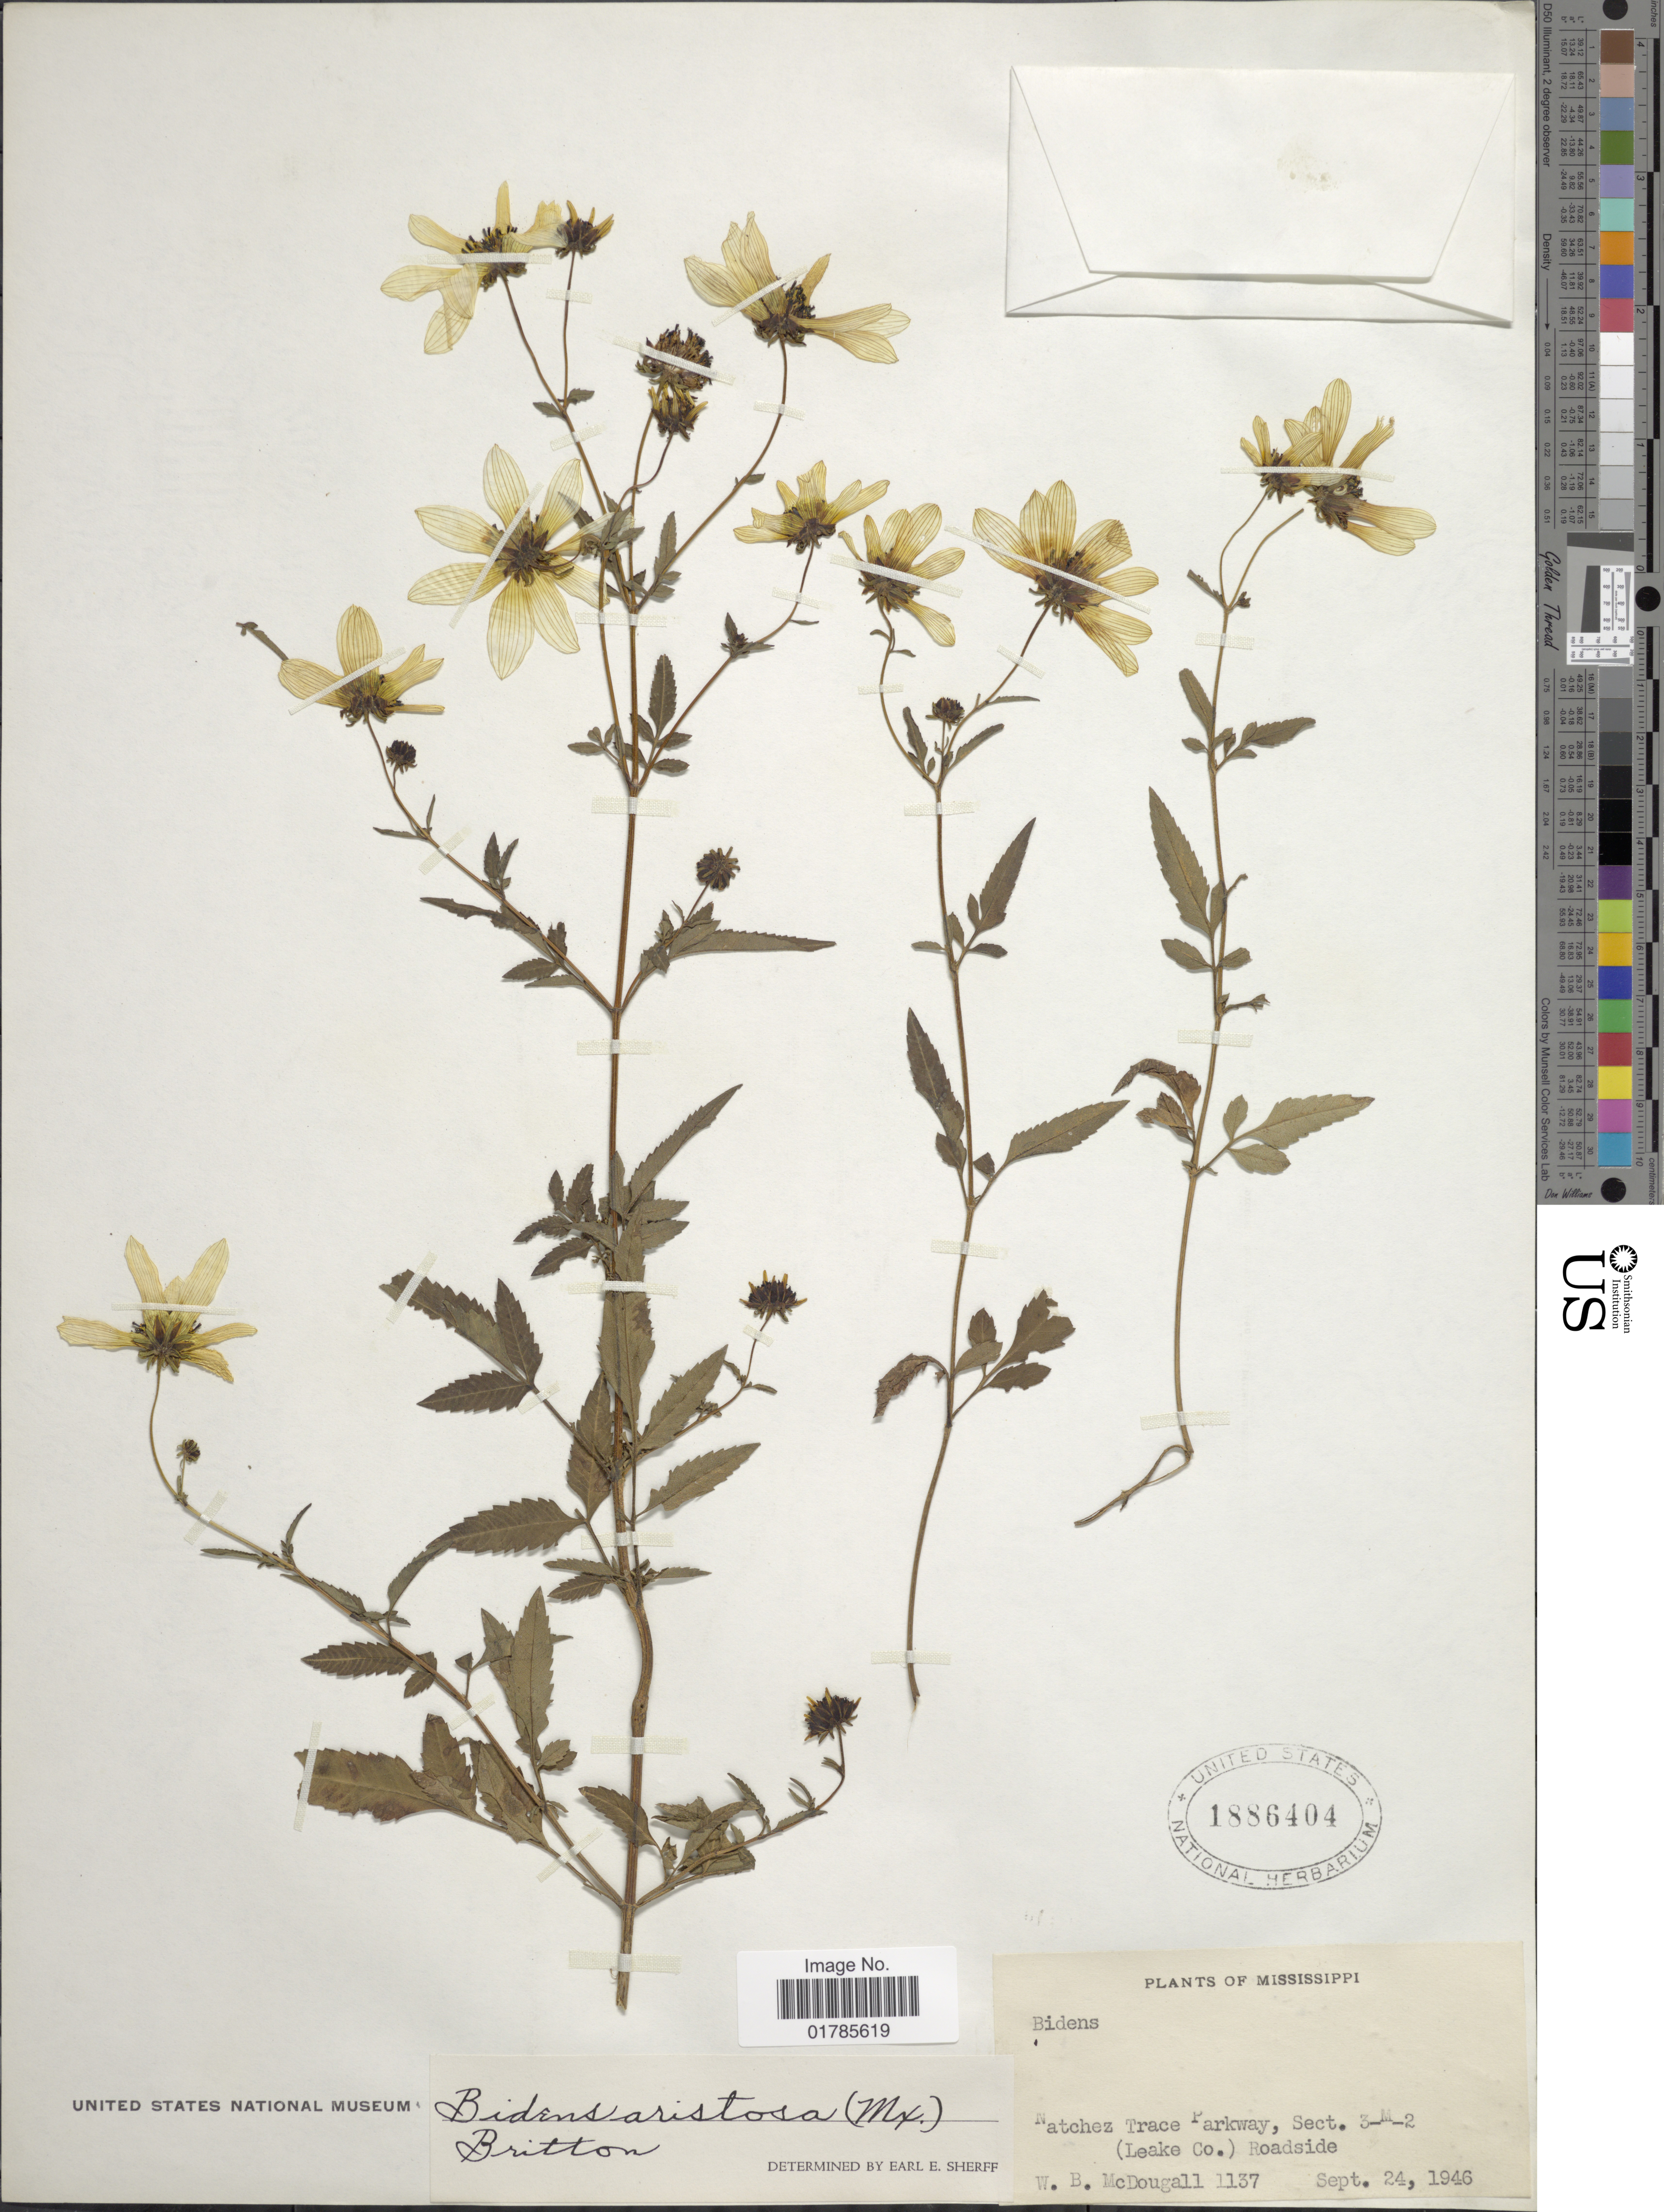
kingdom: Plantae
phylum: Tracheophyta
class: Magnoliopsida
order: Asterales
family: Asteraceae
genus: Bidens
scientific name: Bidens aristosa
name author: (Michx.) Britton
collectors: W. B. McDougall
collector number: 1137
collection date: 1946-09-24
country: United States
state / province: Mississippi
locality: Natchez Trace Parkway, Sect 3-M-2 (Leake Co.)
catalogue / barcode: US 1886404